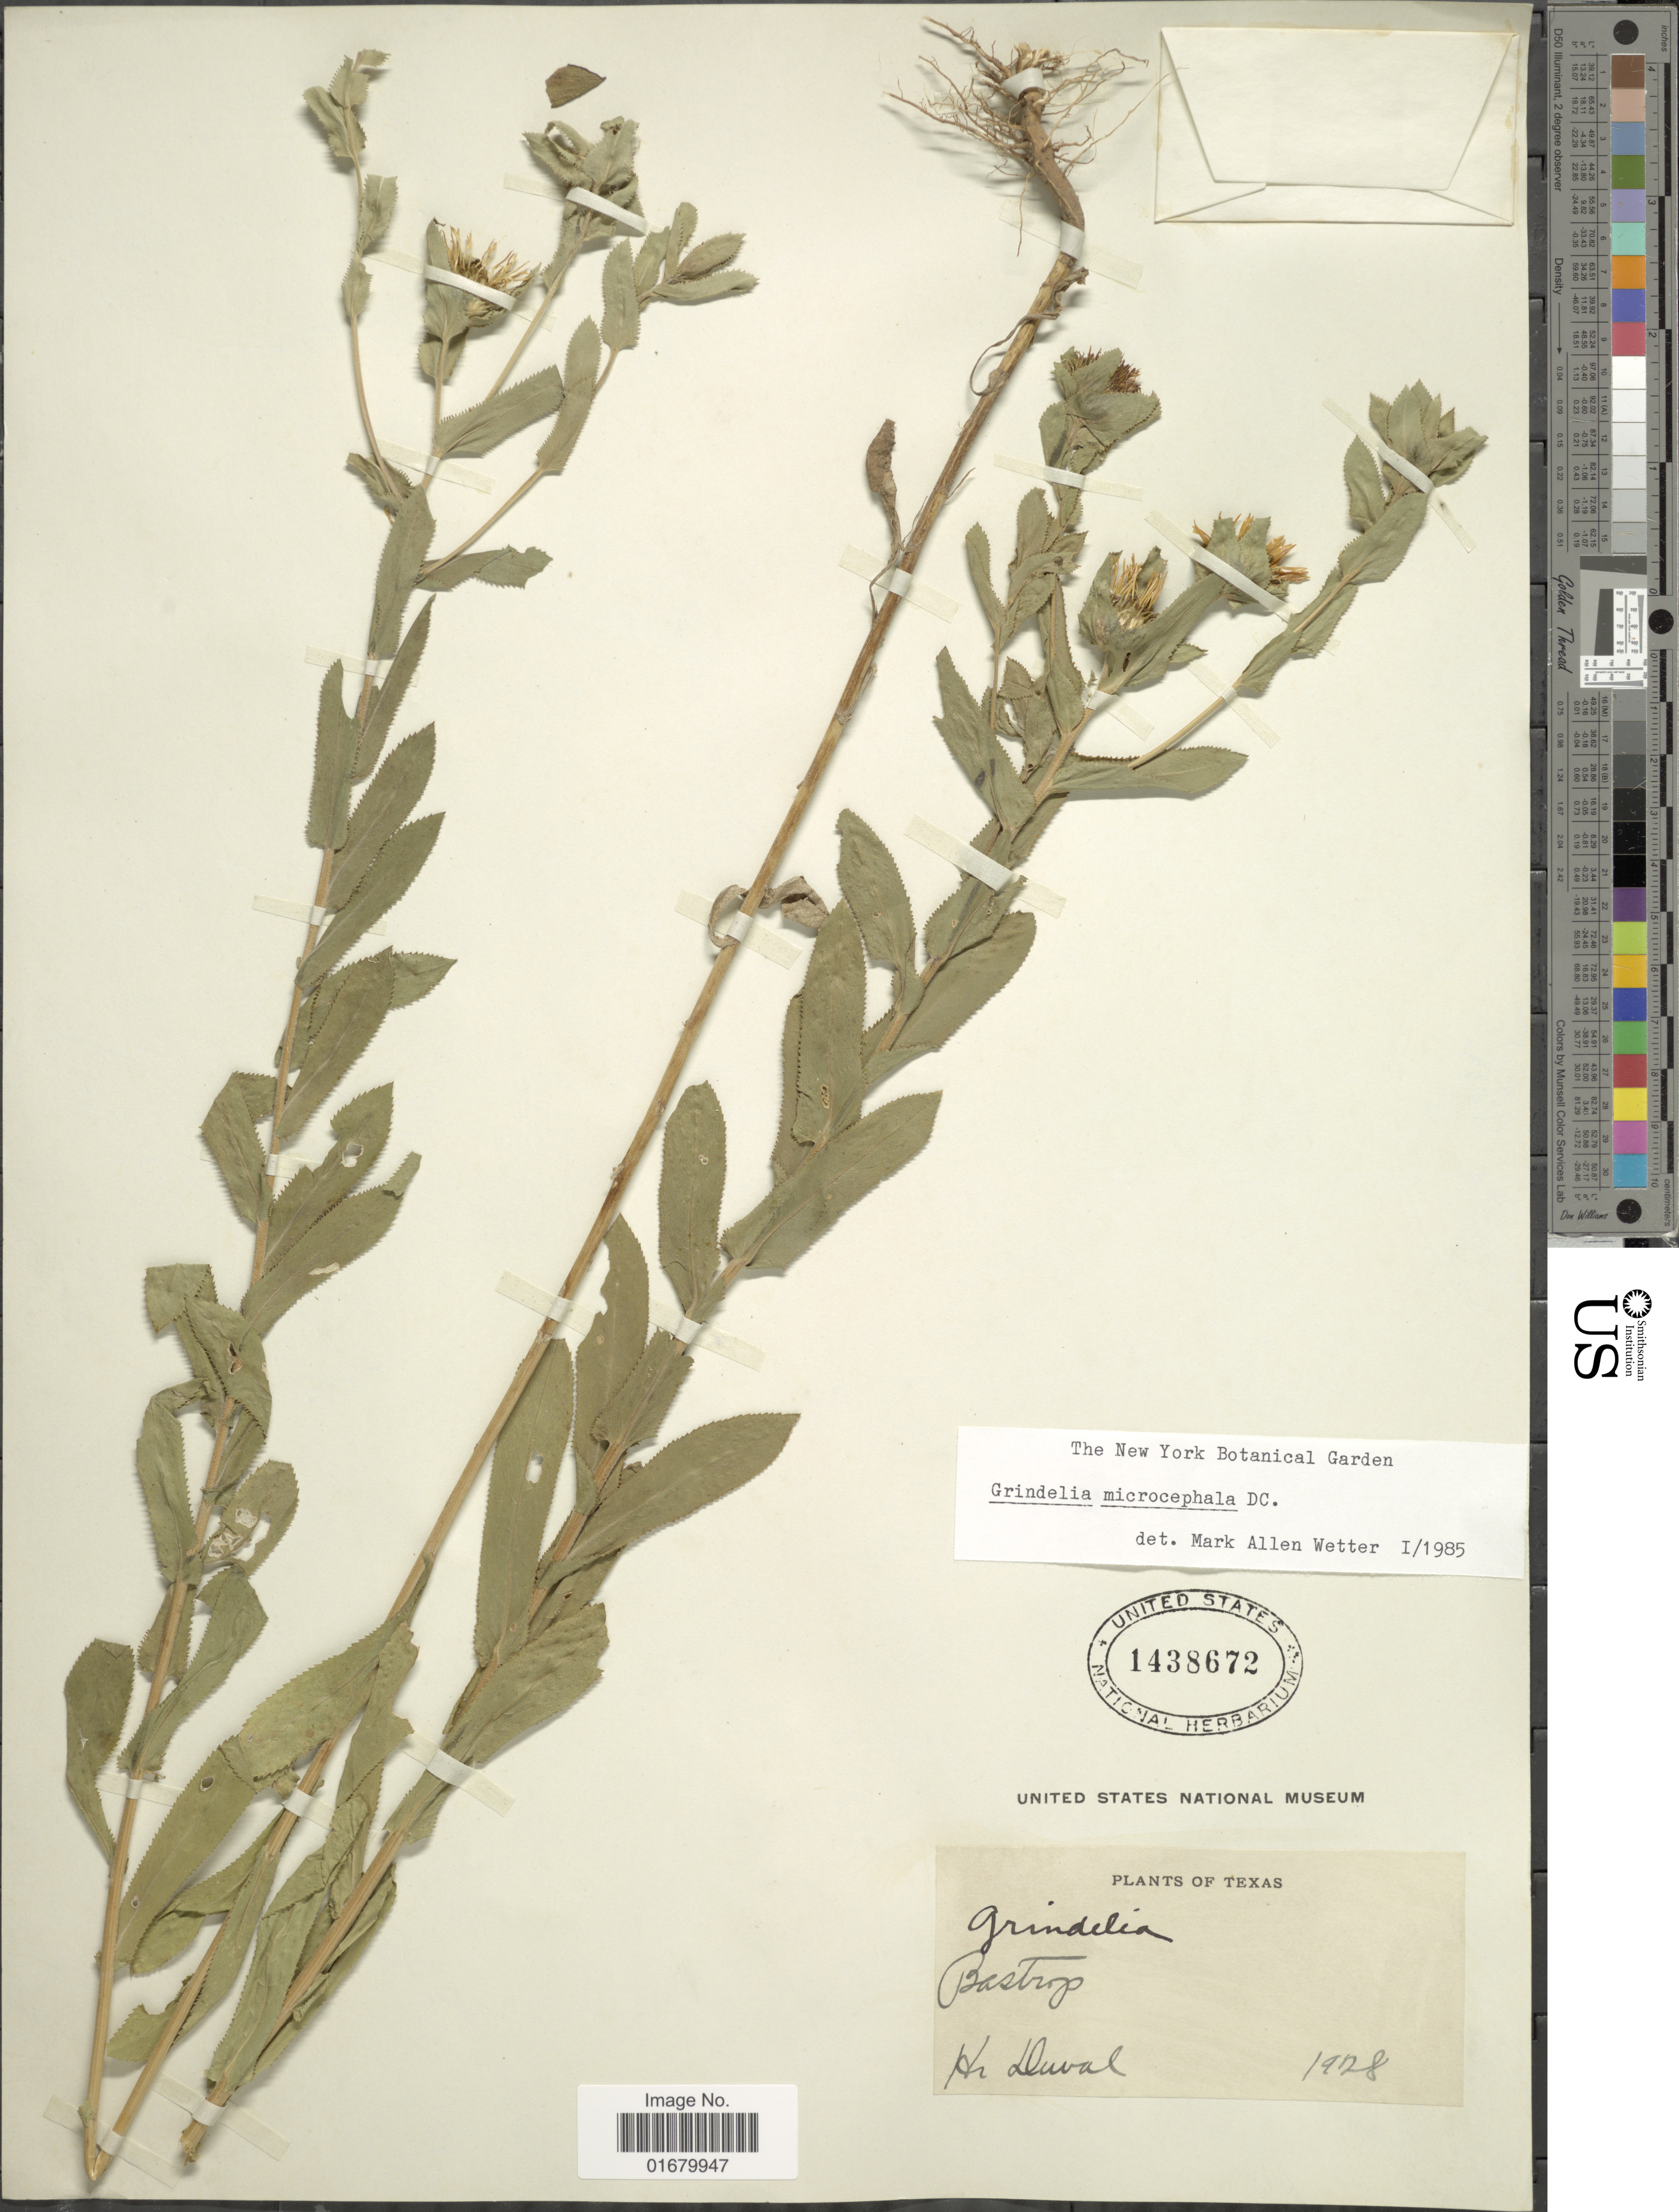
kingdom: Plantae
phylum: Tracheophyta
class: Magnoliopsida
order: Asterales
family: Asteraceae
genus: Grindelia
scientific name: Grindelia microcephala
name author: DC.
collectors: H. Duval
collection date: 1928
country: United States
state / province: Texas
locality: Bastrop.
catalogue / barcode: US 1438672